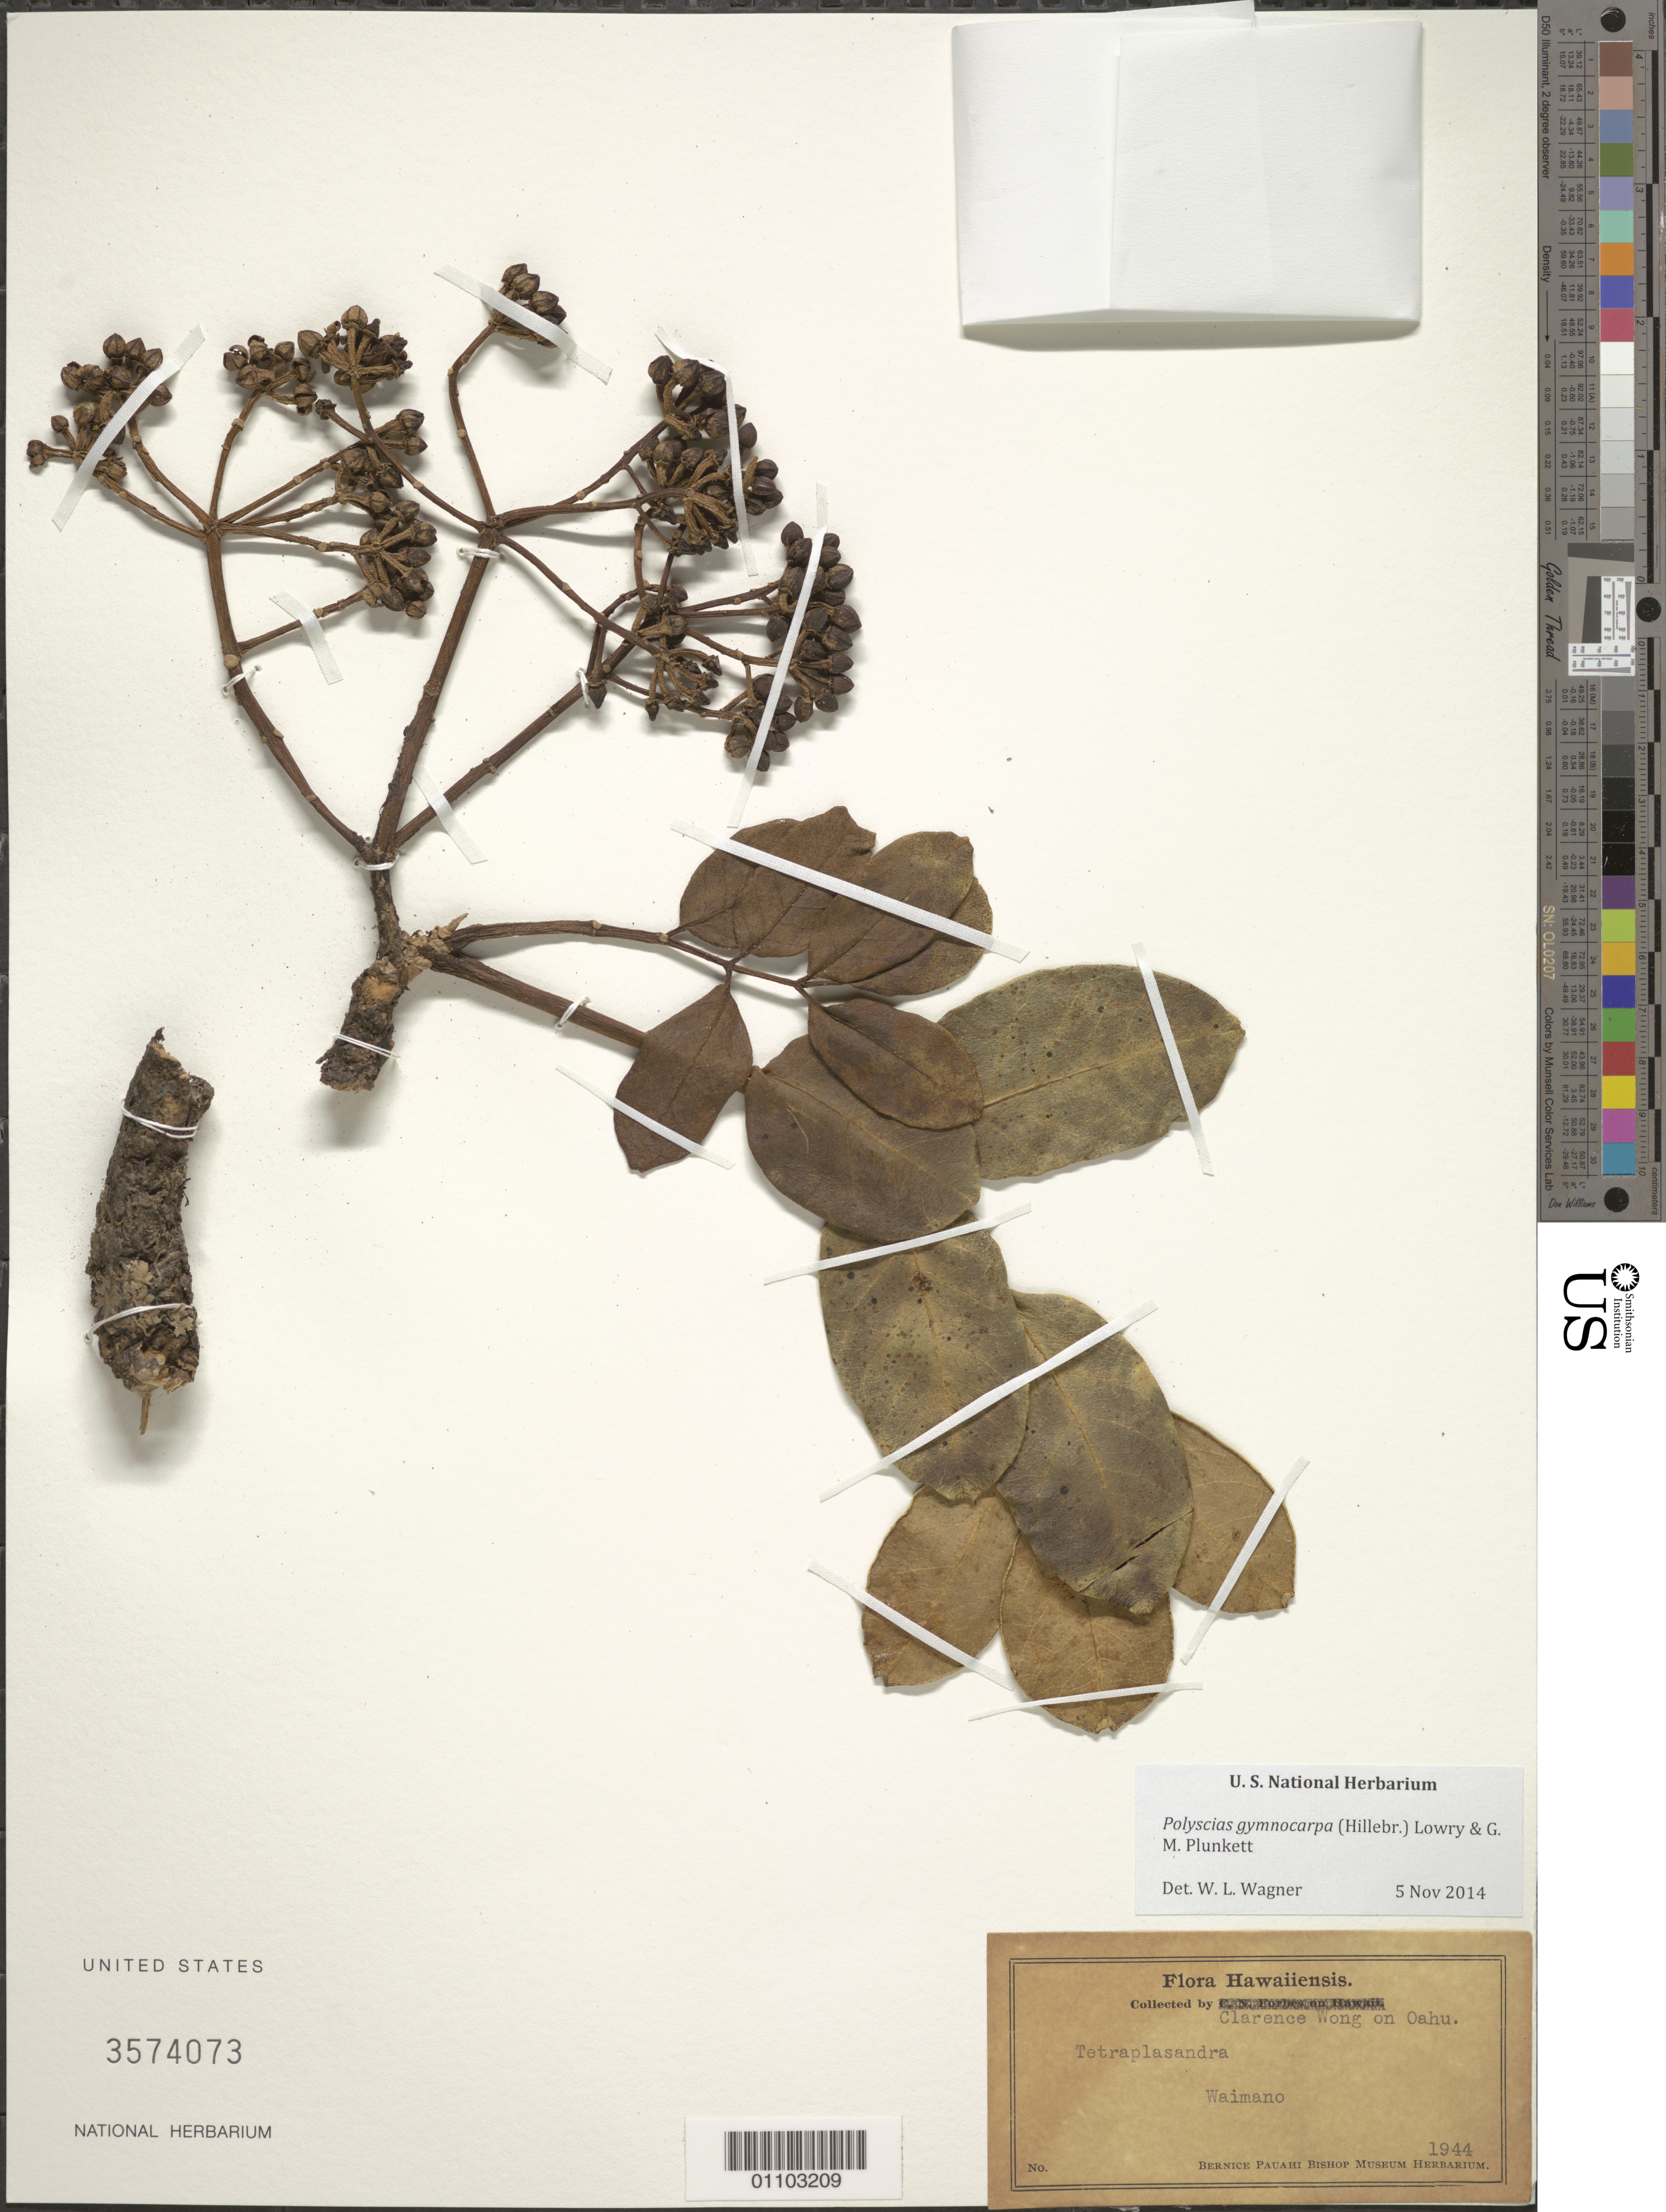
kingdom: Plantae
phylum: Tracheophyta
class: Magnoliopsida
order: Apiales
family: Araliaceae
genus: Polyscias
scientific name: Polyscias gymnocarpa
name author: (Hillebr.) Lowry & G. M. Plunkett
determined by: Wagner, W. L., (BOT), Smithsonian Institution - National Museum of Natural History (UNITED STATES)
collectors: C. Wong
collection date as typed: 1941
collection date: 1941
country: United States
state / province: Hawaii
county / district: Honolulu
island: Oahu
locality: Waimano.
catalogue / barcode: US 3574073